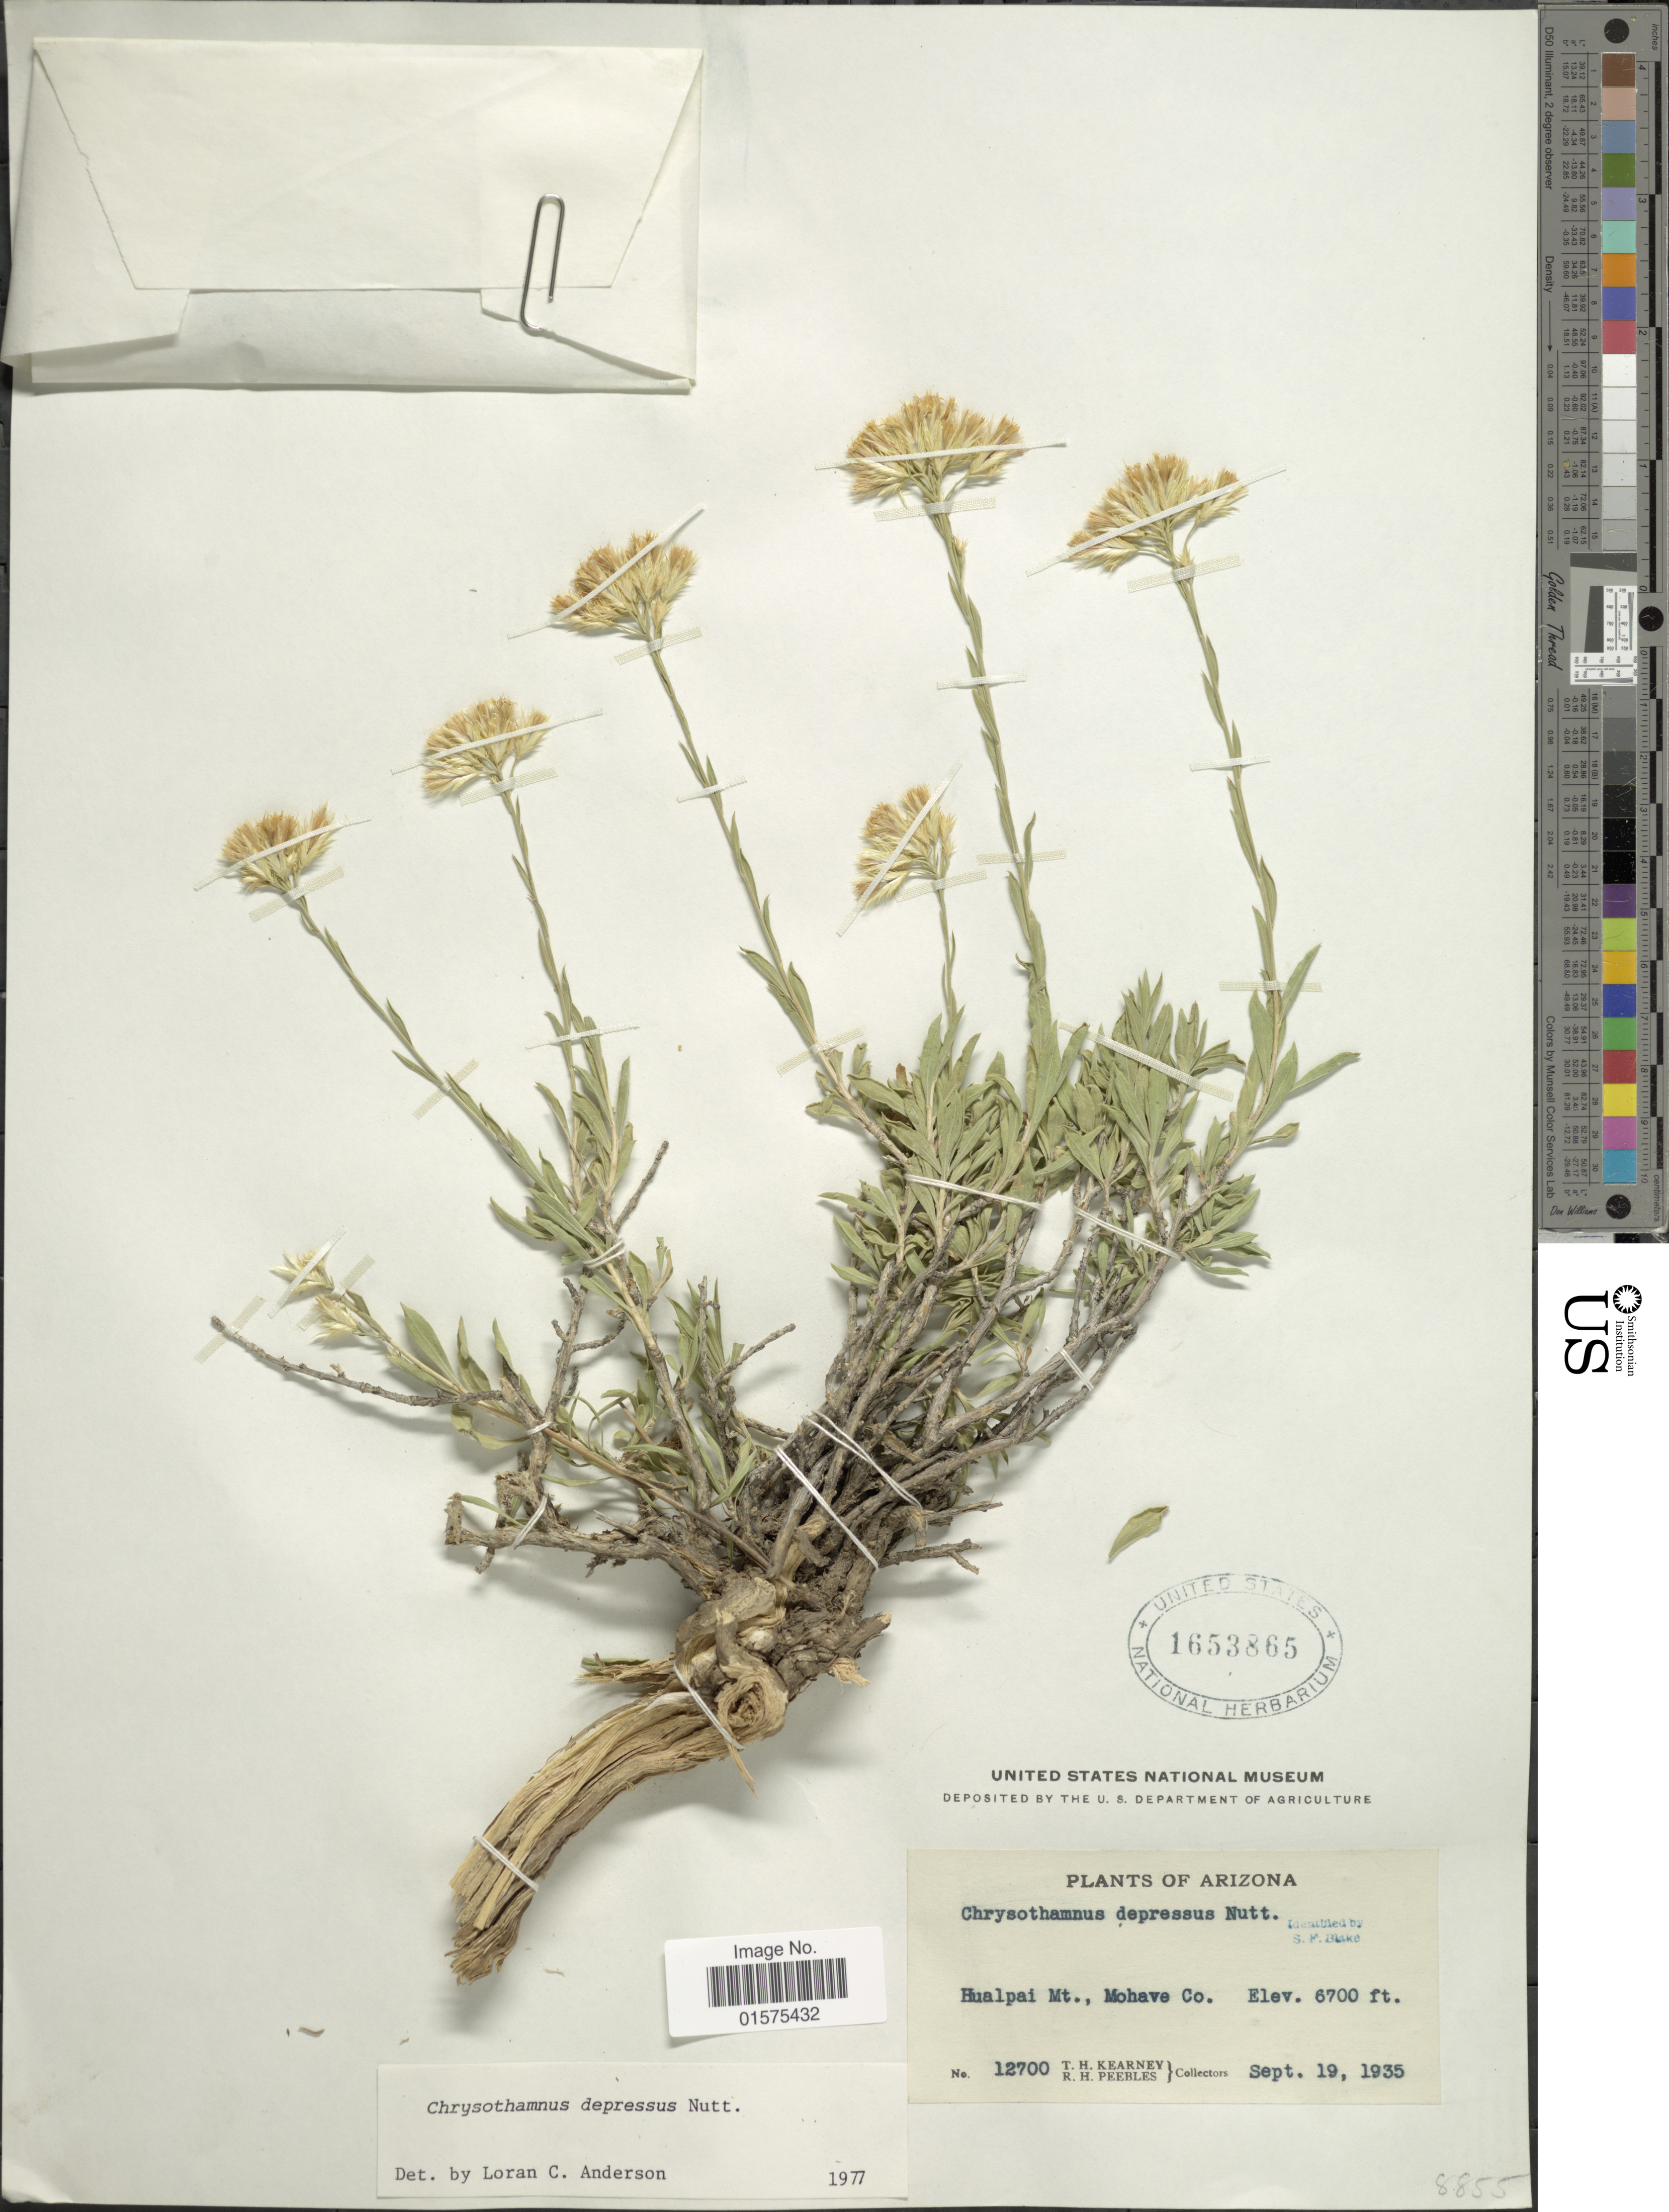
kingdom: Plantae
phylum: Tracheophyta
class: Magnoliopsida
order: Asterales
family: Asteraceae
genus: Chrysothamnus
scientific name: Chrysothamnus depressus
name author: Nutt.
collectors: T. H. Kearney & R. H. Peebles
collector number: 12700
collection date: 1935-09-19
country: United States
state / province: Arizona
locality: Hualpai Mt., Mohave Co.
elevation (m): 2042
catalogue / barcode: US 1653865